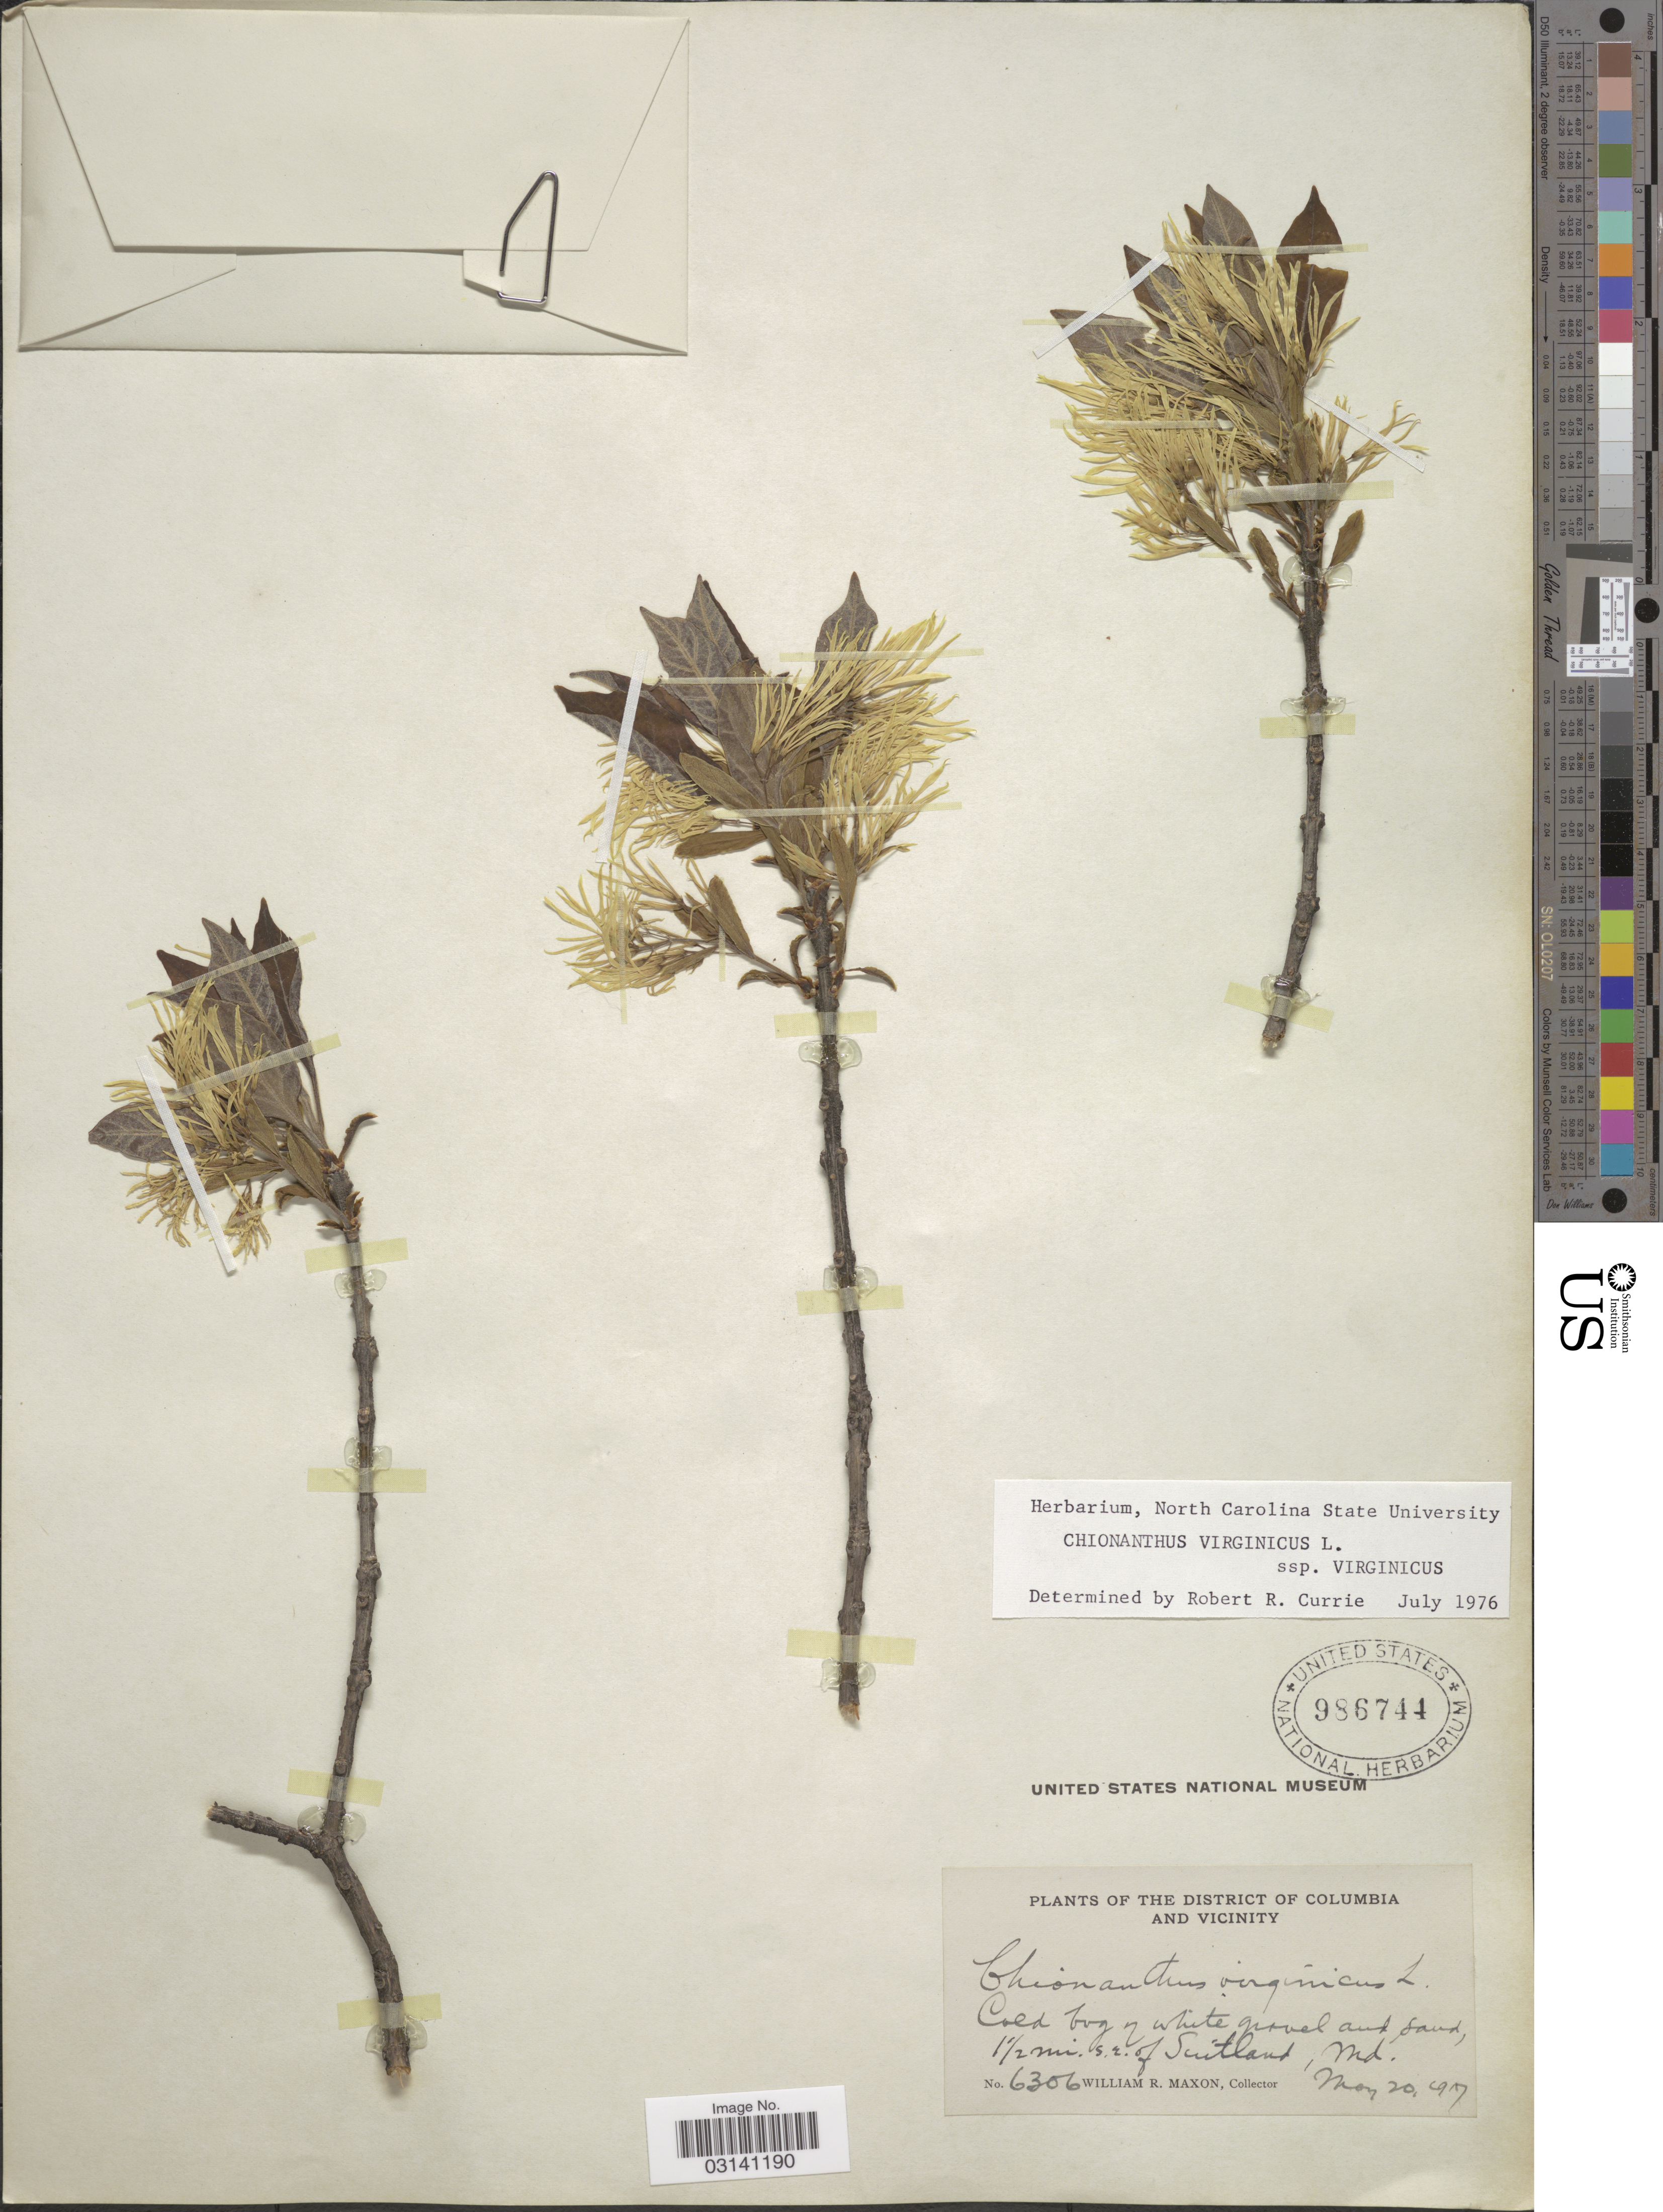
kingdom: Plantae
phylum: Tracheophyta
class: Magnoliopsida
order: Lamiales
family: Oleaceae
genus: Chionanthus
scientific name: Chionanthus virginicus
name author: L.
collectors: W. R. Maxon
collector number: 6306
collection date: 1917-05-20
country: United States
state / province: Maryland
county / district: Prince George's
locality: Cold bog of white gravel and sand, 1½ mi. S.E. of Suitland.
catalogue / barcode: US 986744